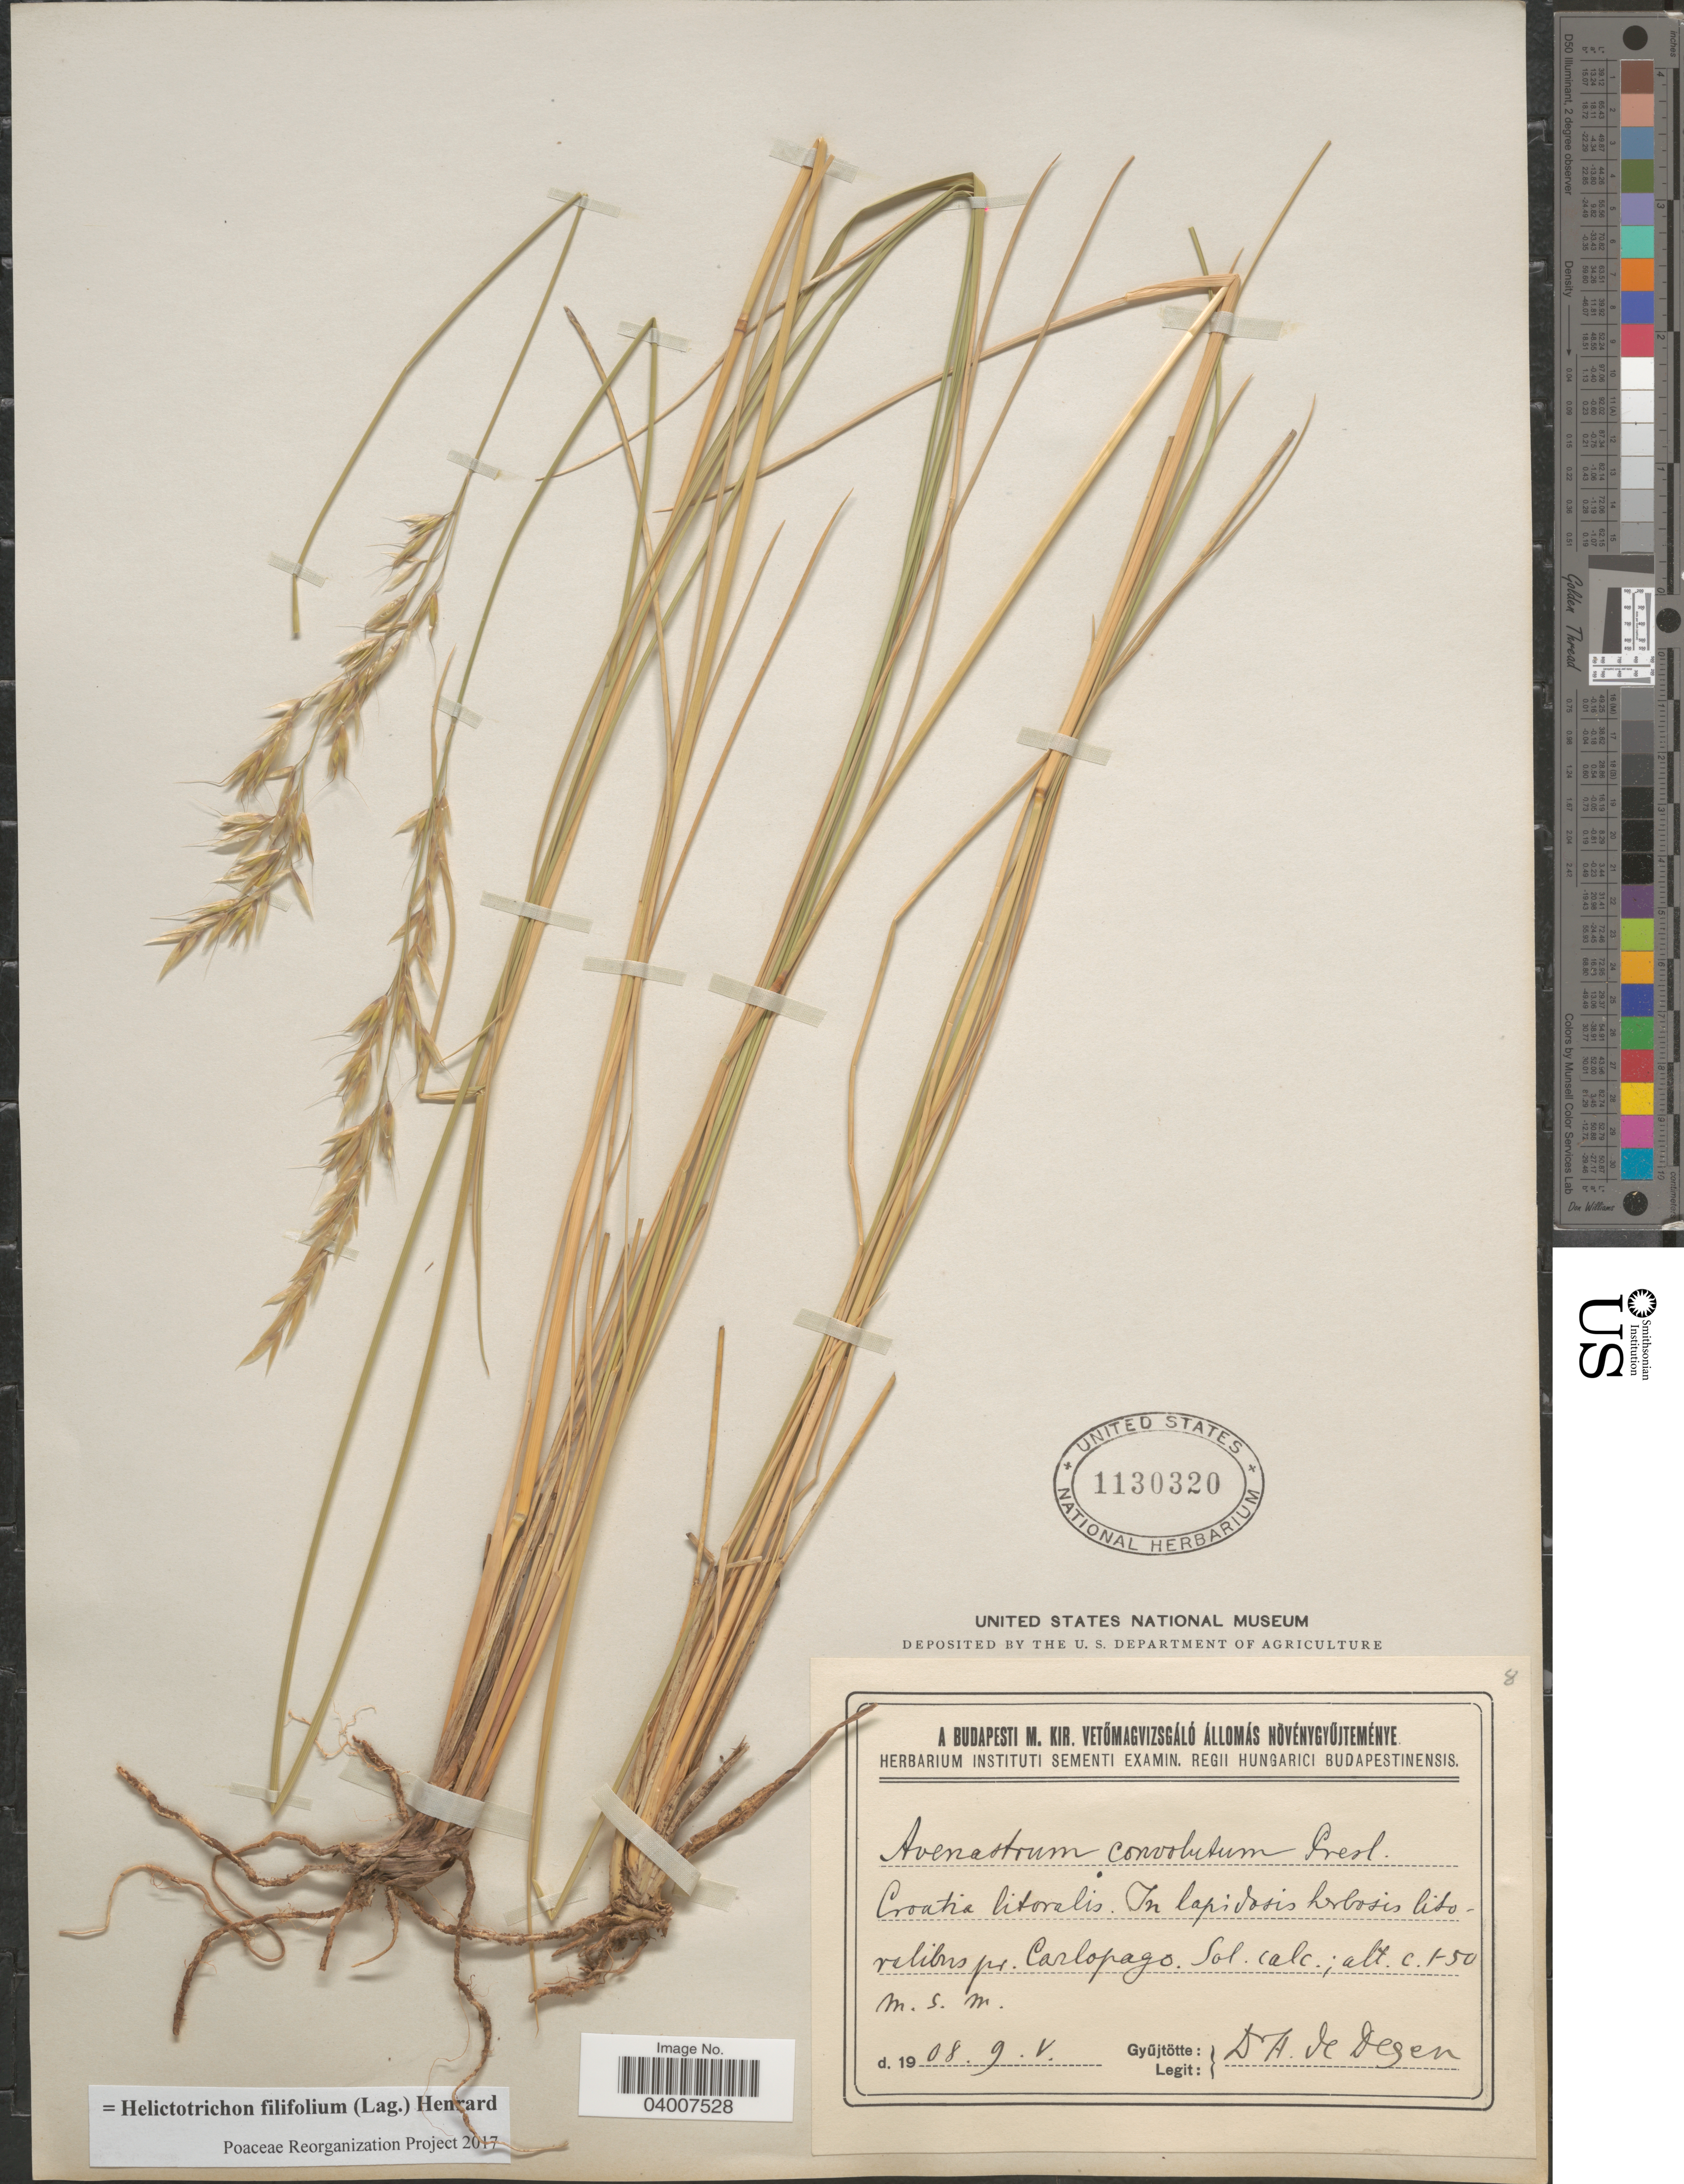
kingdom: Plantae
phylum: Tracheophyta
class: Liliopsida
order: Poales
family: Poaceae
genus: Helictotrichon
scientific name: Helictotrichon filifolium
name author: (Lag.) Henr.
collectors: A. Degen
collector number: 8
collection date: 1908-05-09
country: Croatia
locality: Croatia litoralis. In lapidosis herbosis litoralibus pr. Carlopago.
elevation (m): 550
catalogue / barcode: US 1130320